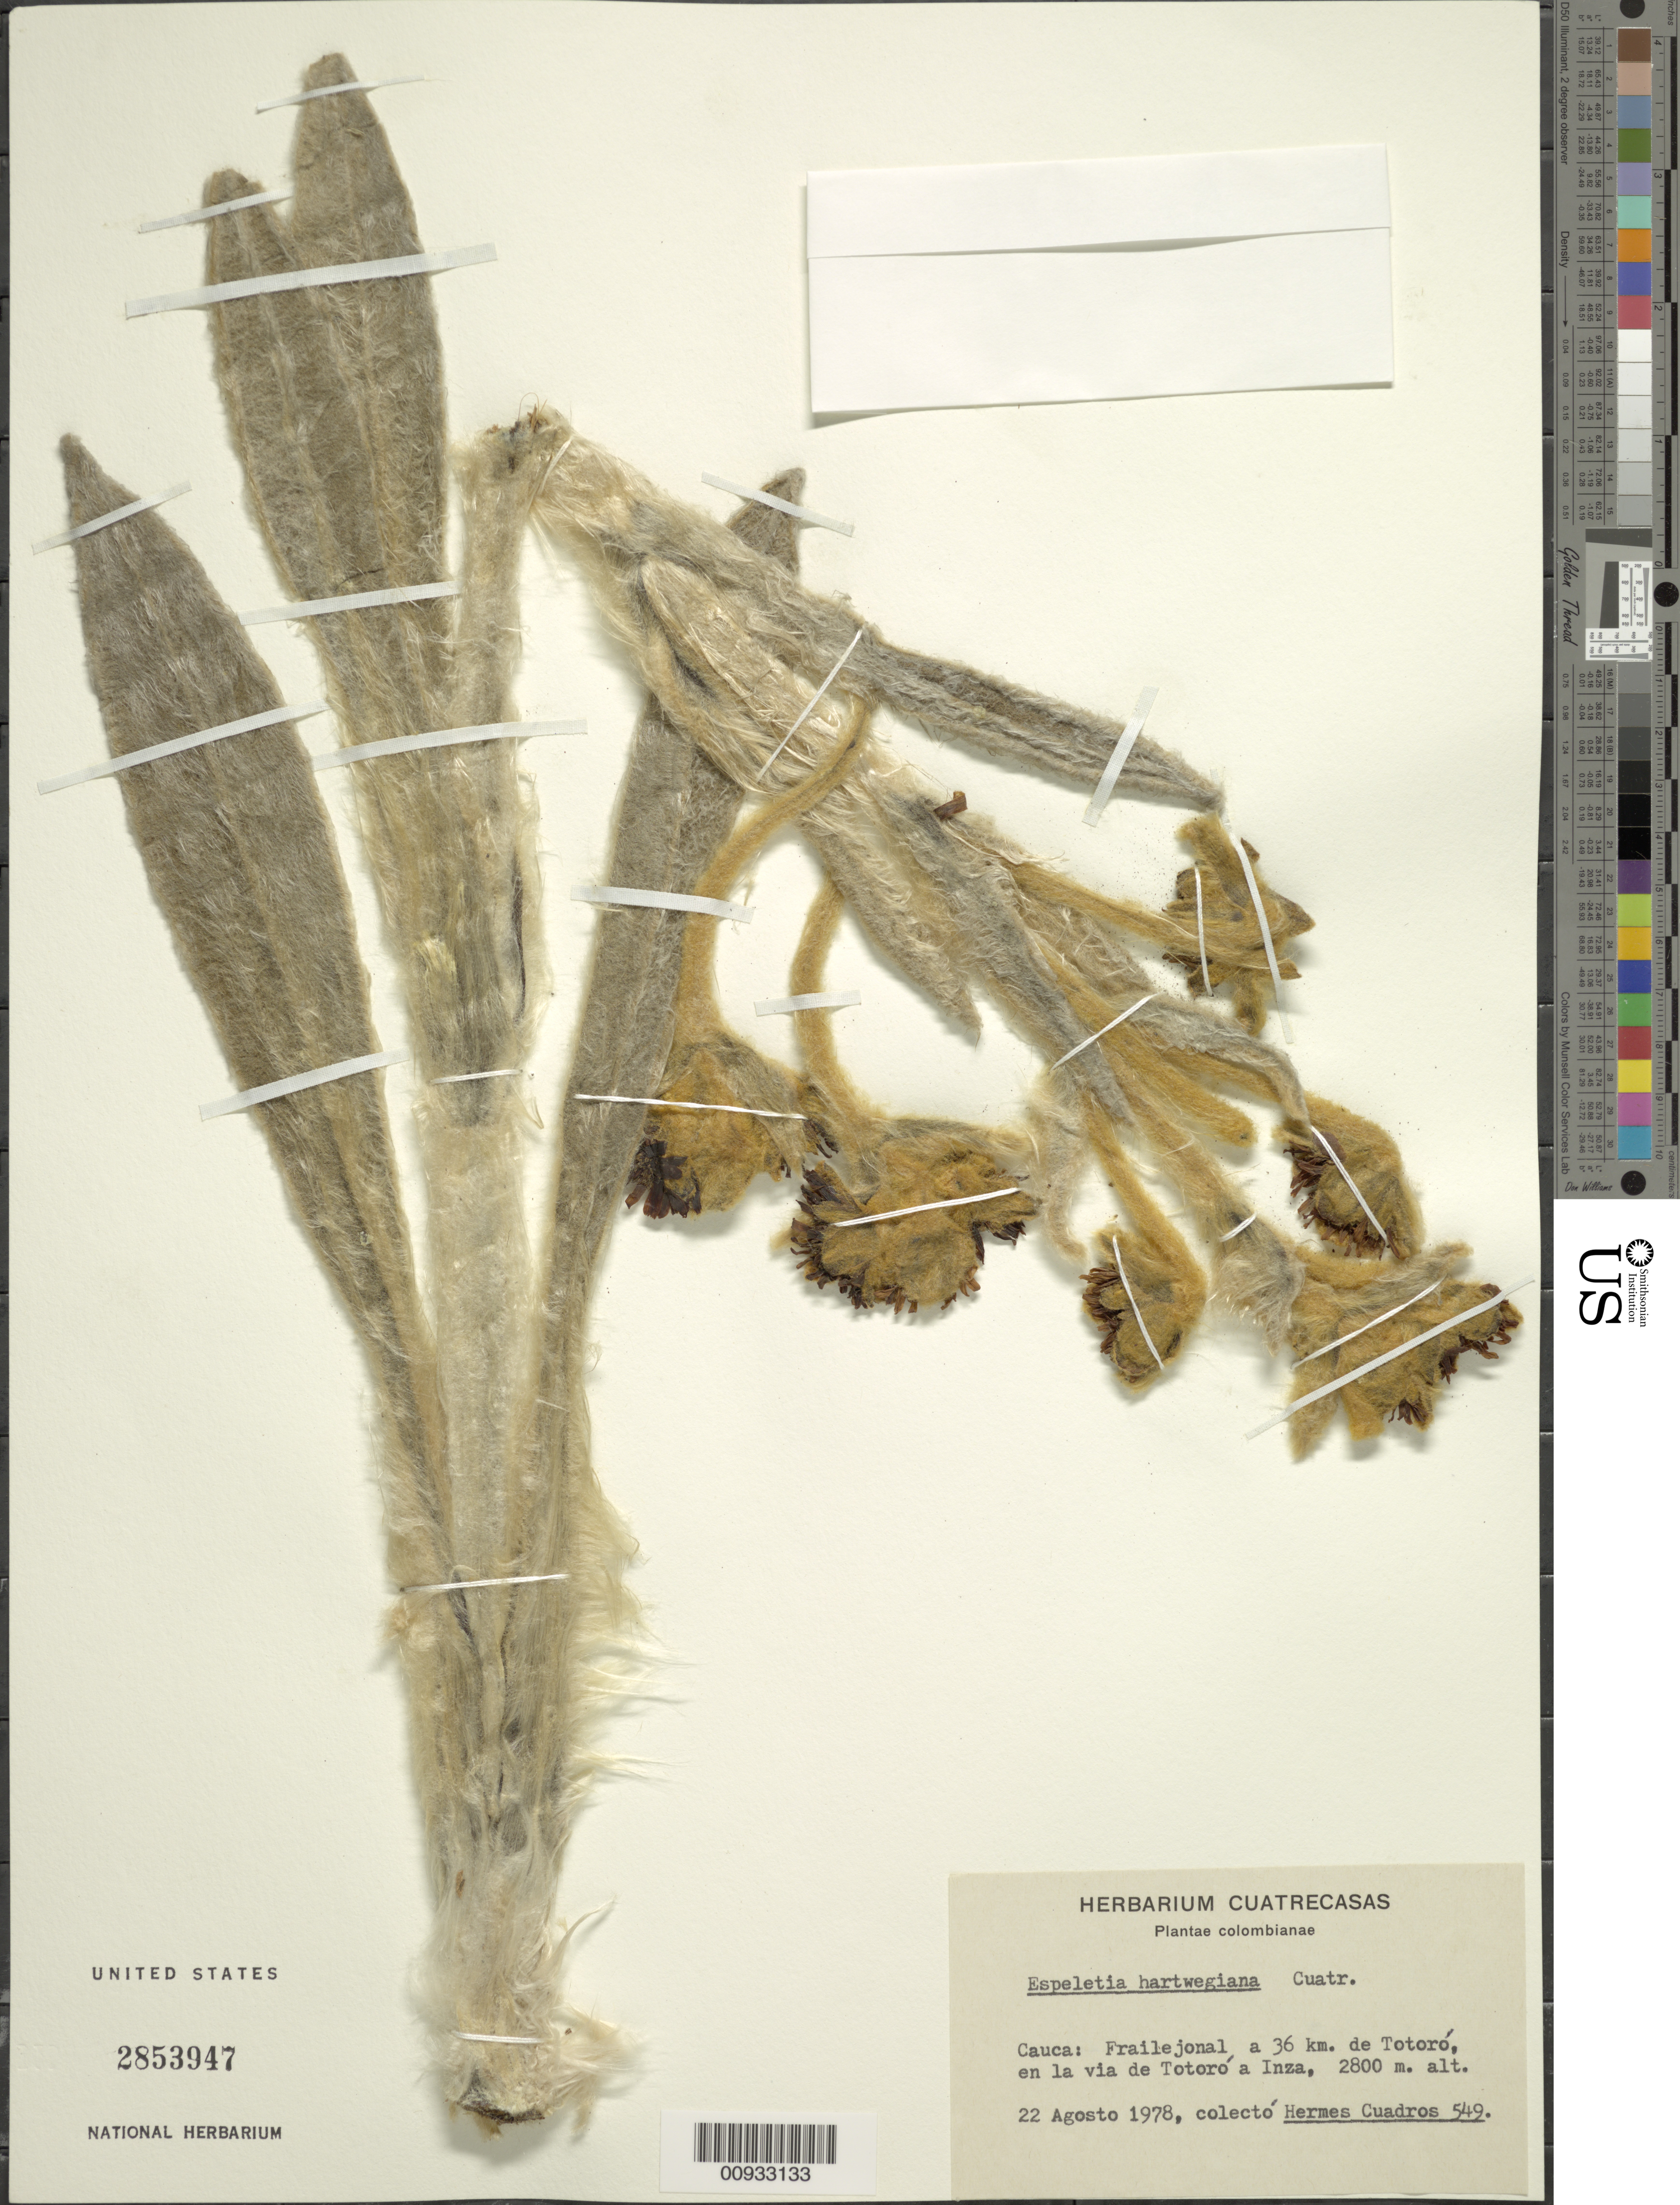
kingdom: Plantae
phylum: Tracheophyta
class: Magnoliopsida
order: Asterales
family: Asteraceae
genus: Espeletia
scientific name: Espeletia hartwegiana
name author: Sch. Bip. ex Cuatrec.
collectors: H. Cuadros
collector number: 549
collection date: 1978-08-22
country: Colombia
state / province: Cauca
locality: Frailejonal, a 36 km. de Totoro, en la via de Totoro a Inza.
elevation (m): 2800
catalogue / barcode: US 2853947